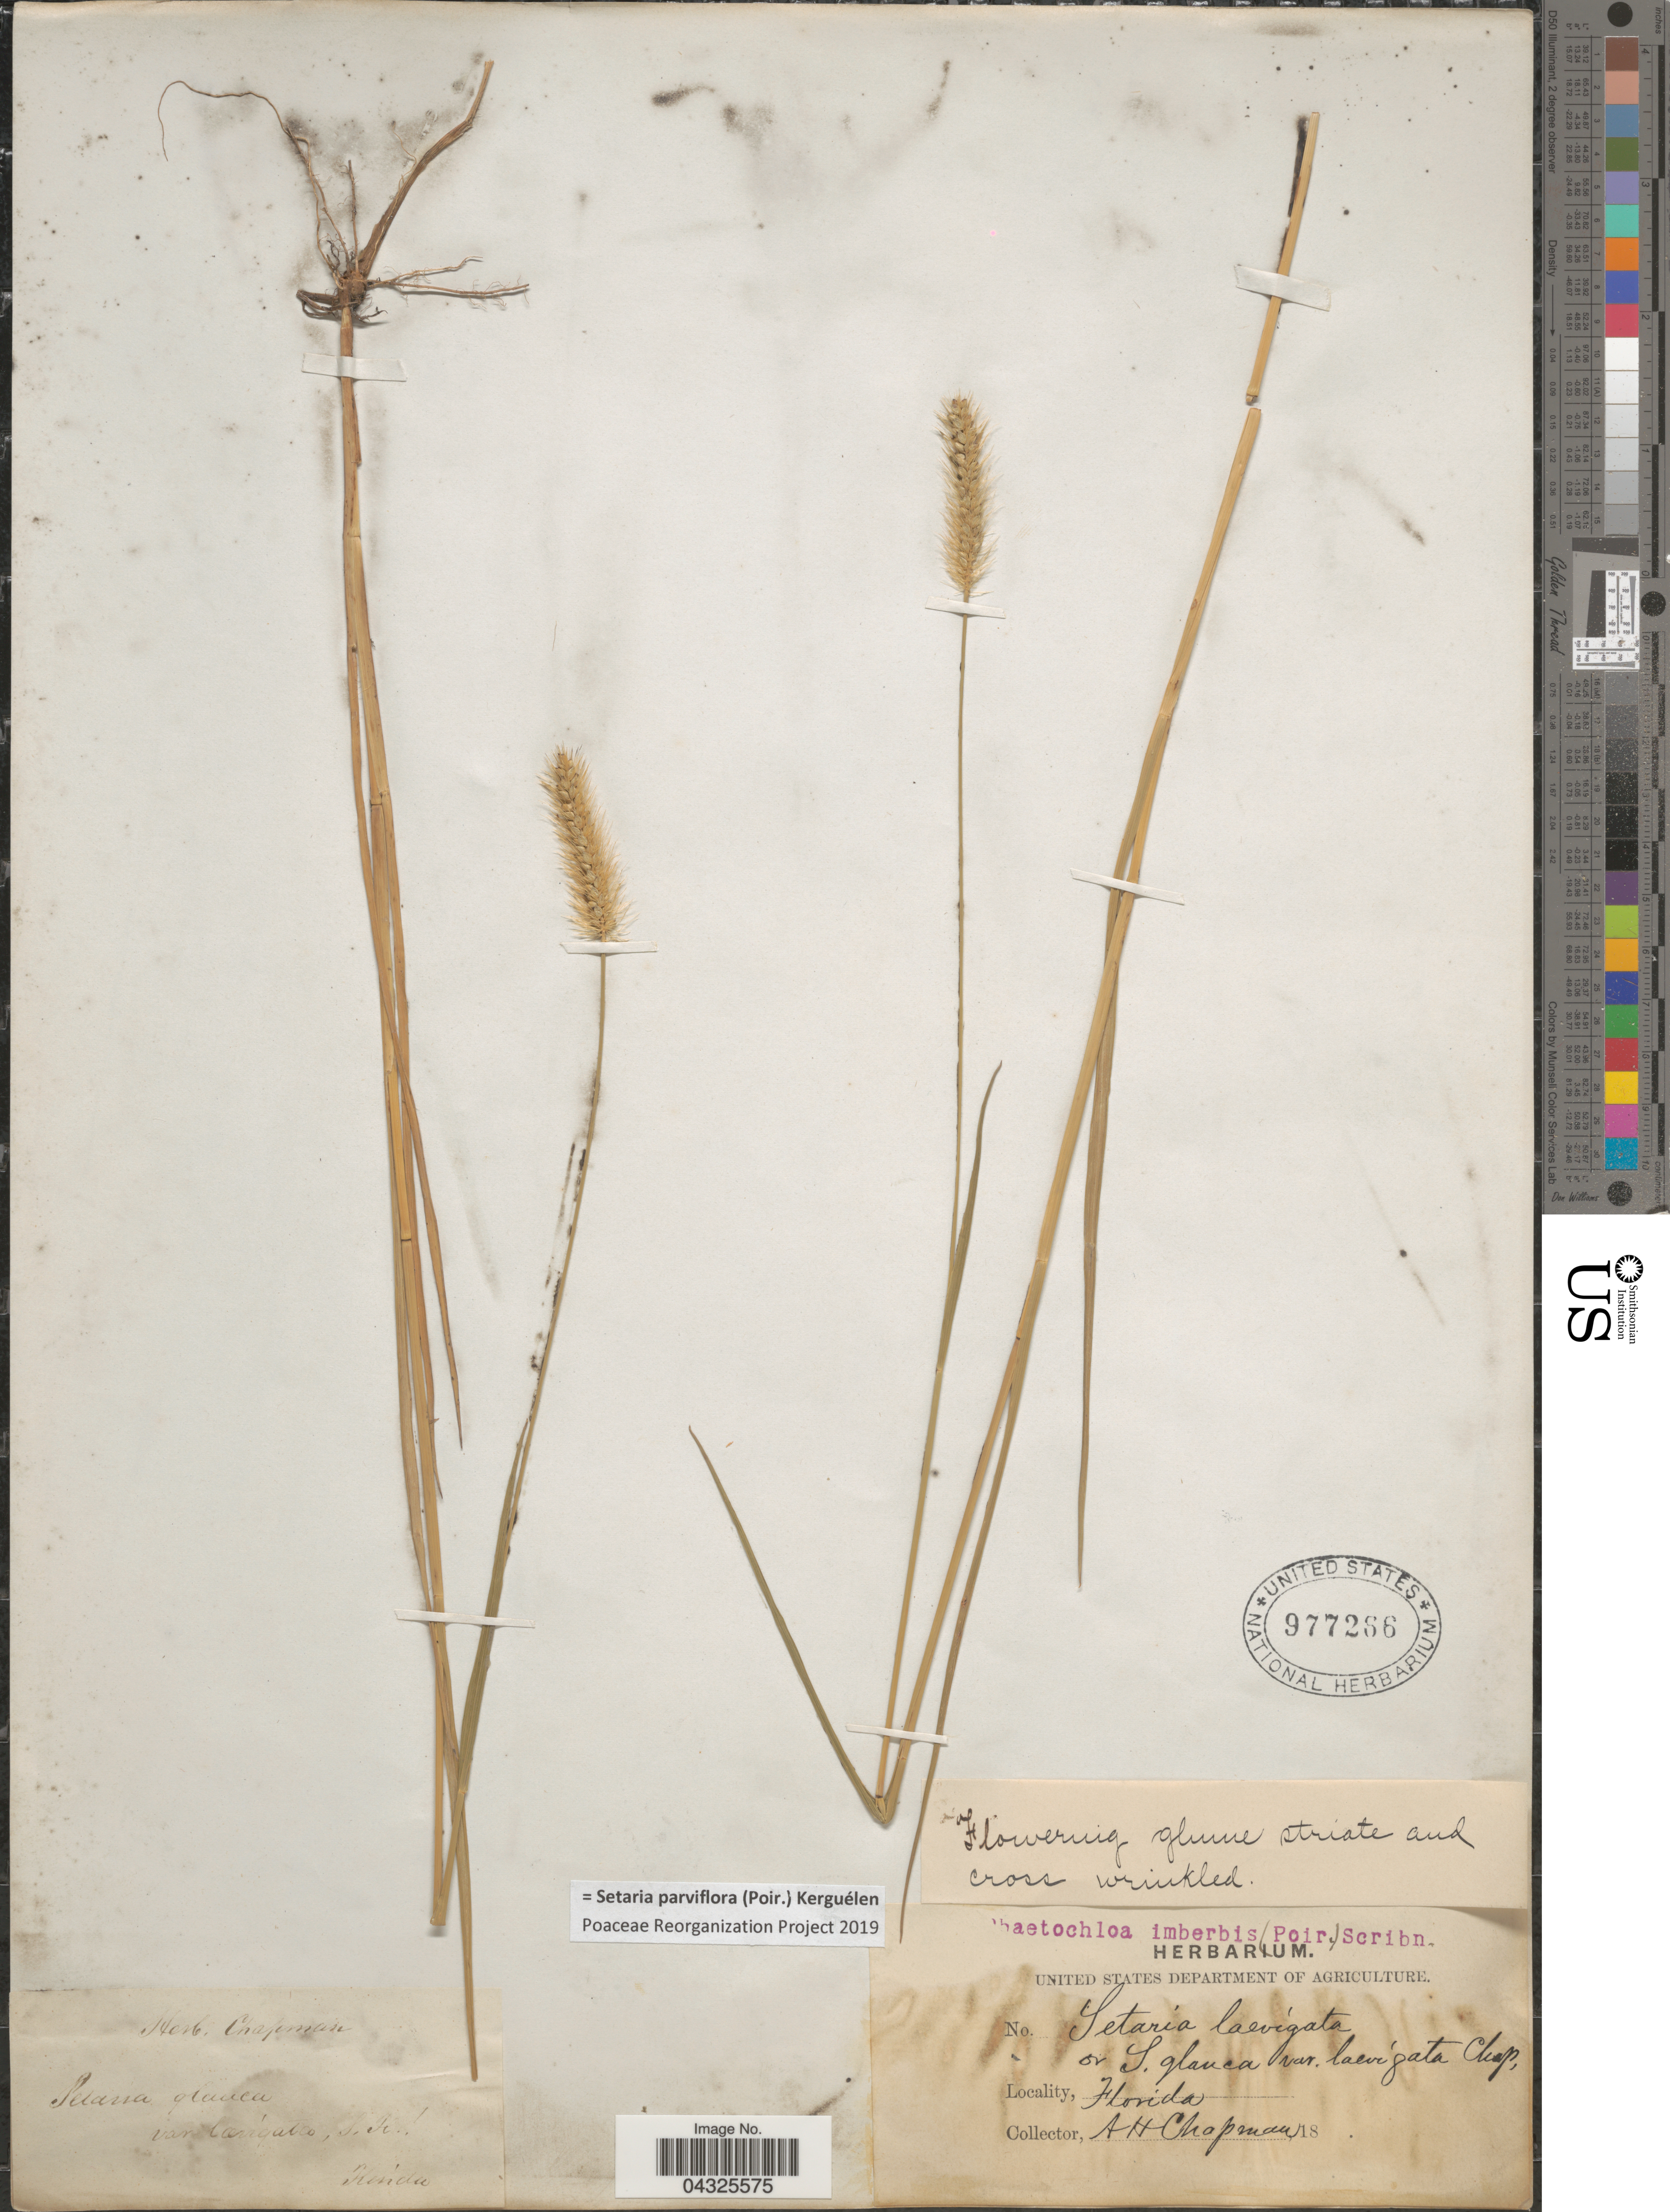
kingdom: Plantae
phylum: Tracheophyta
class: Liliopsida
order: Poales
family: Poaceae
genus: Setaria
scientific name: Setaria parviflora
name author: (Poir.) Kerguélen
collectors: A. Chapman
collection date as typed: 18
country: United States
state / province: Florida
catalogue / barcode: US 977266